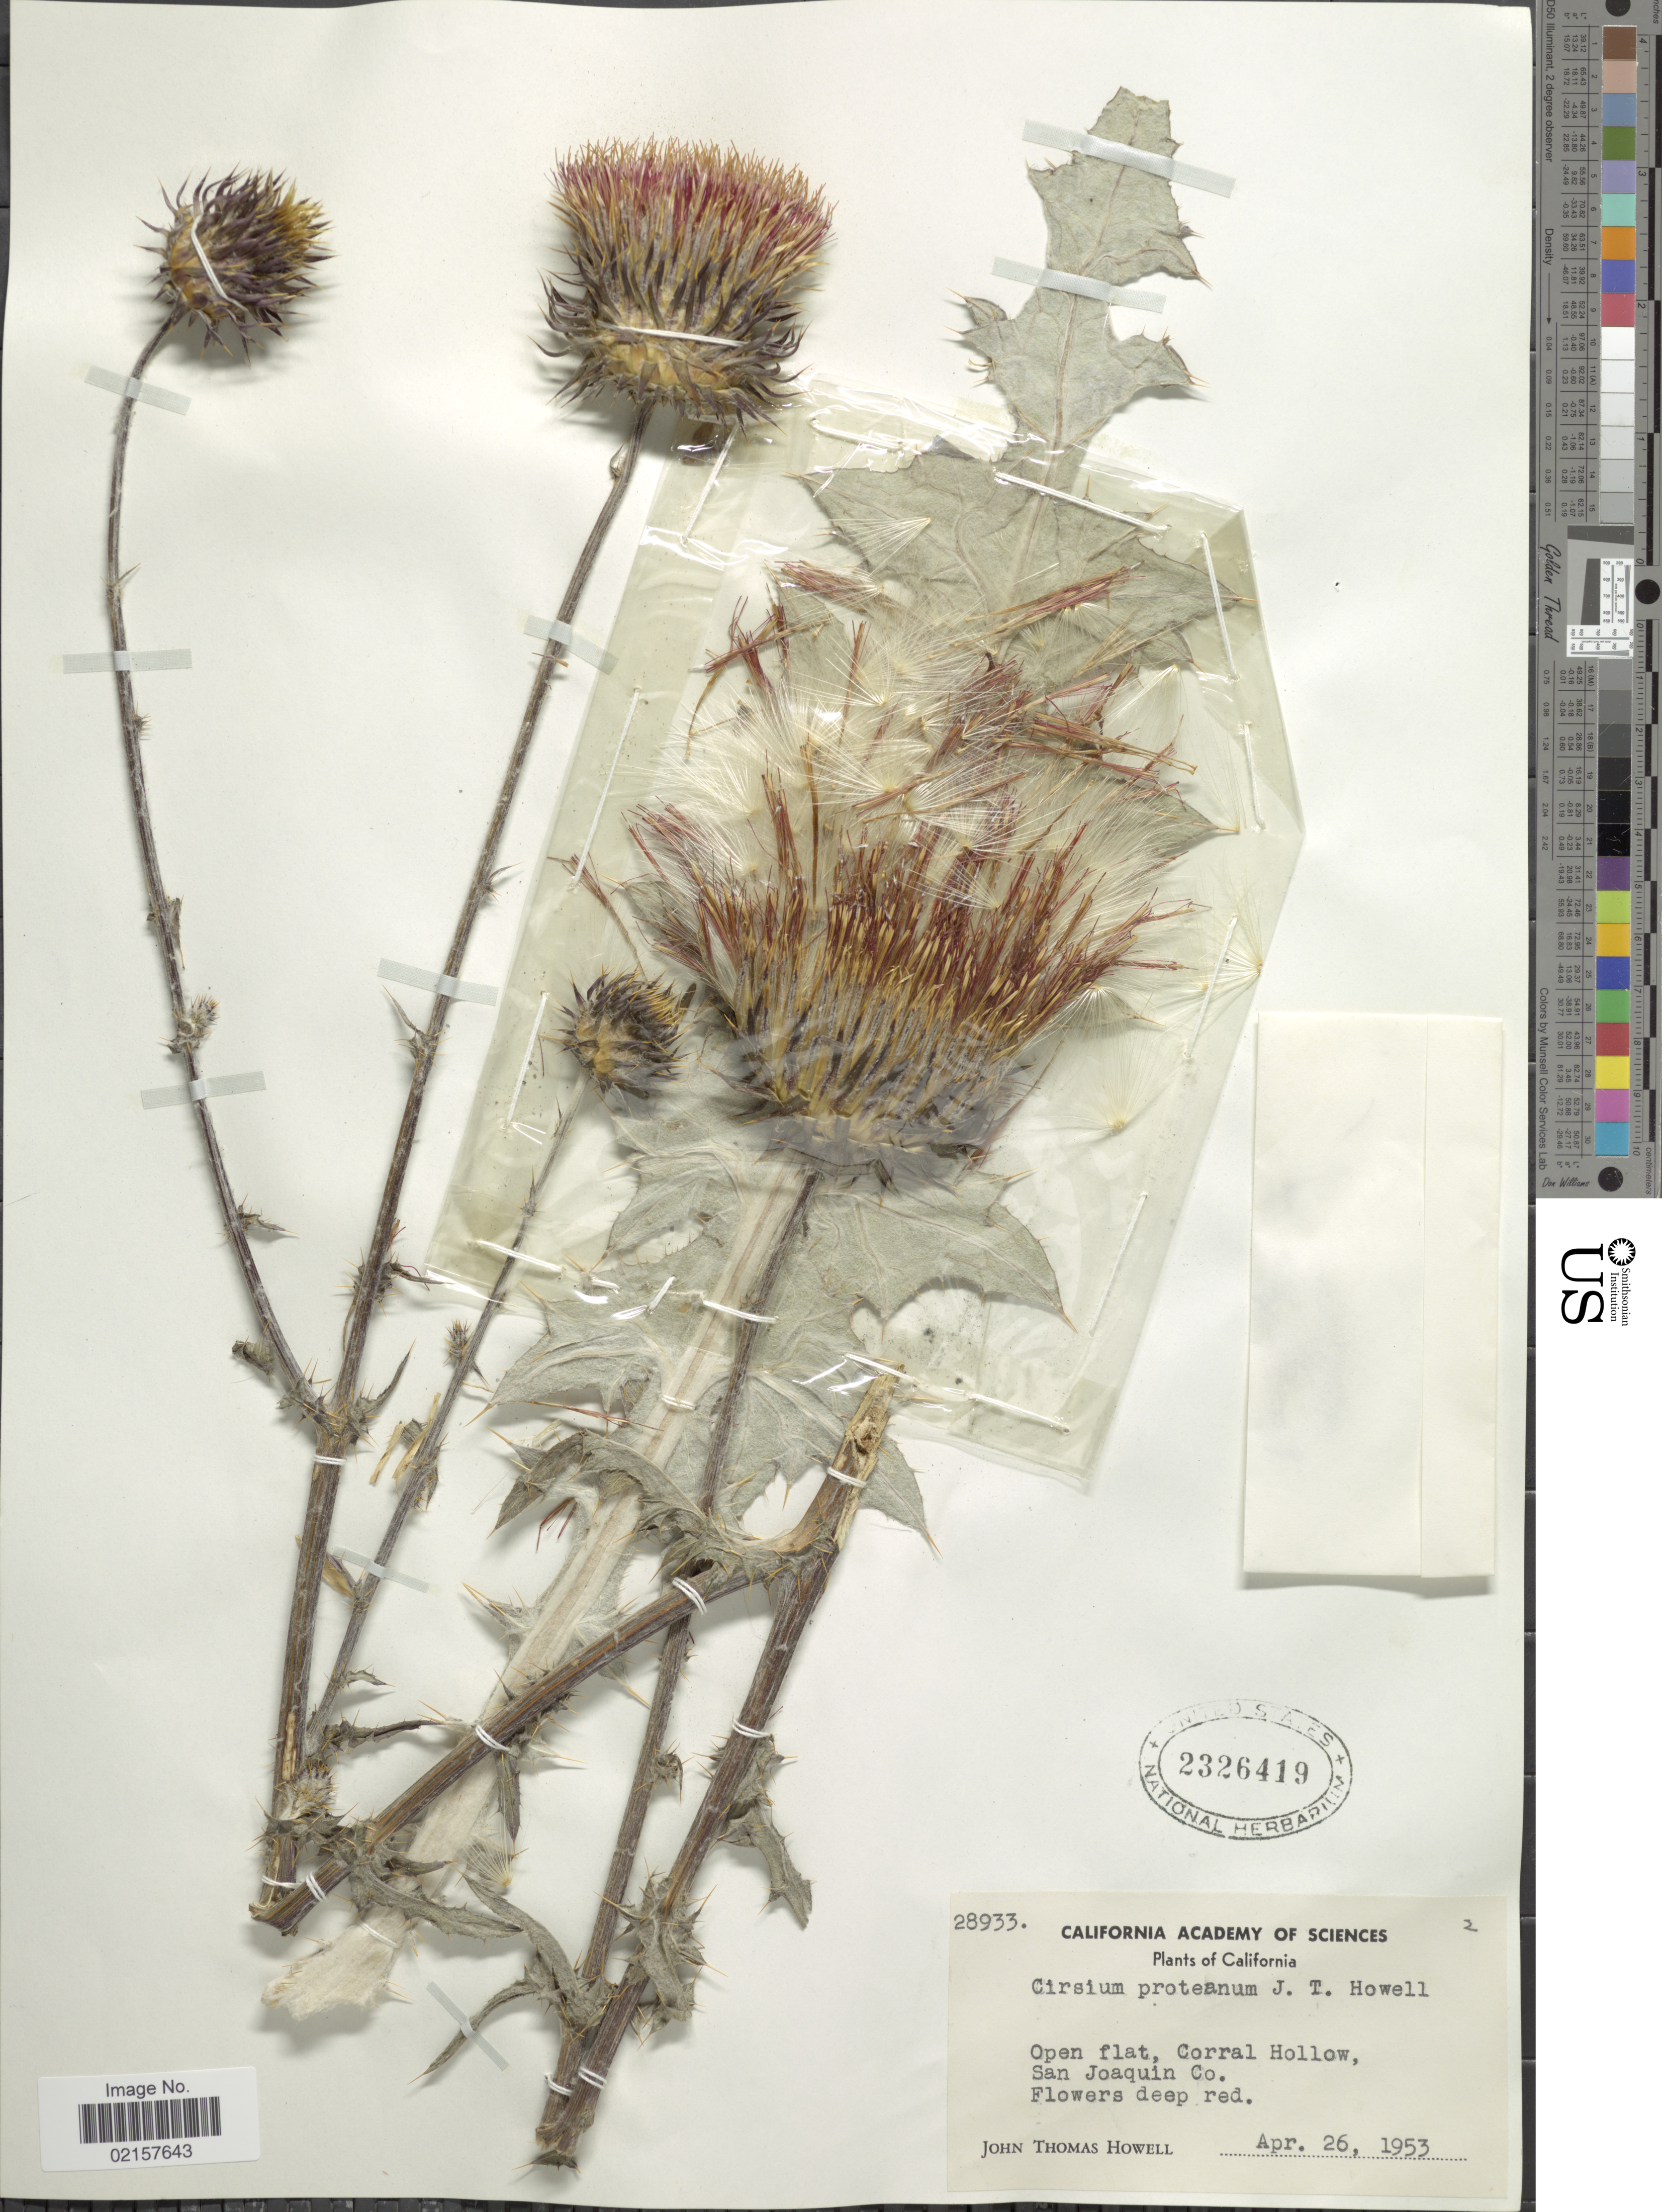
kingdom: Plantae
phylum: Tracheophyta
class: Magnoliopsida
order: Asterales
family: Asteraceae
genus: Cirsium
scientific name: Cirsium occidentale var. venustum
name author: (Greene) Jeps.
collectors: J. T. Howell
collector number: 28933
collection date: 1953-04-26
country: United States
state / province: California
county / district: San Joaquin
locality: Open flat, Corral Hollow, San Joaquin Co.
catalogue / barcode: US 2326419